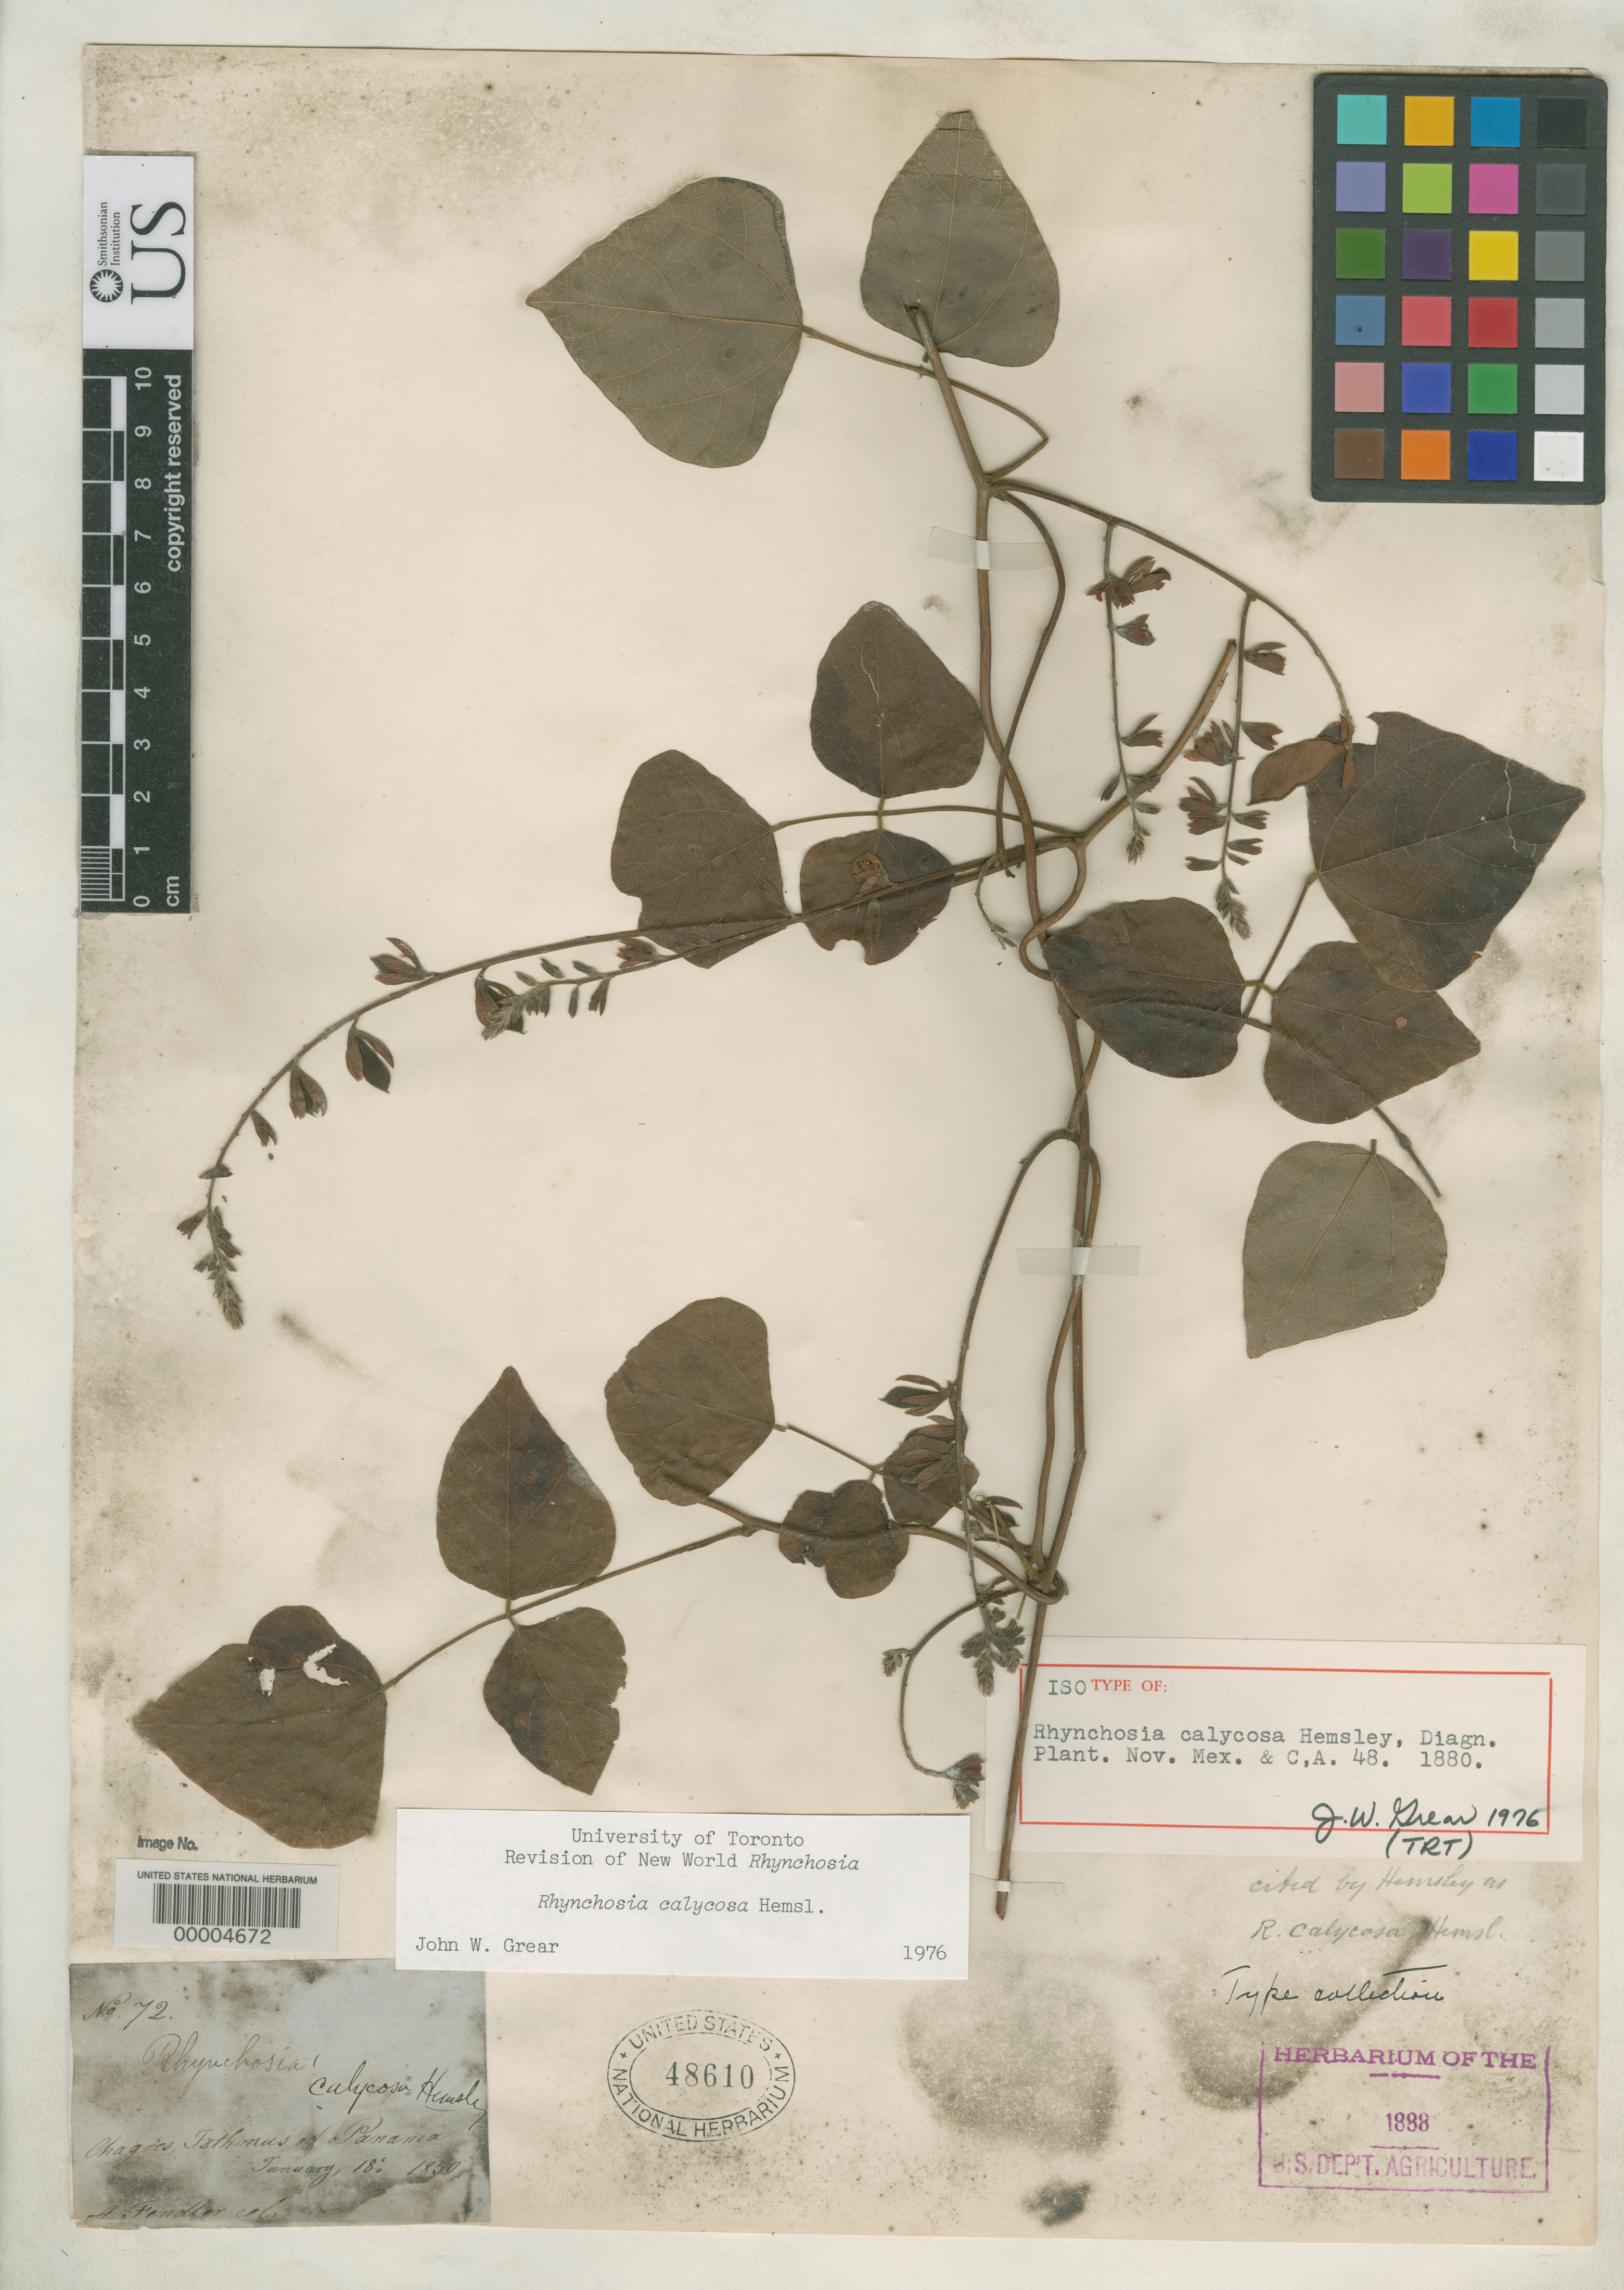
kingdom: Plantae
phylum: Tracheophyta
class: Magnoliopsida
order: Fabales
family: Fabaceae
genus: Rhynchosia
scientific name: Rhynchosia calycosa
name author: Hemsl.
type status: Isotype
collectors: A. Fendler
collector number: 72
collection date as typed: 18 Jan 1850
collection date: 1850-01-18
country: Panama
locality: Chagres.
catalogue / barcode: US 48610